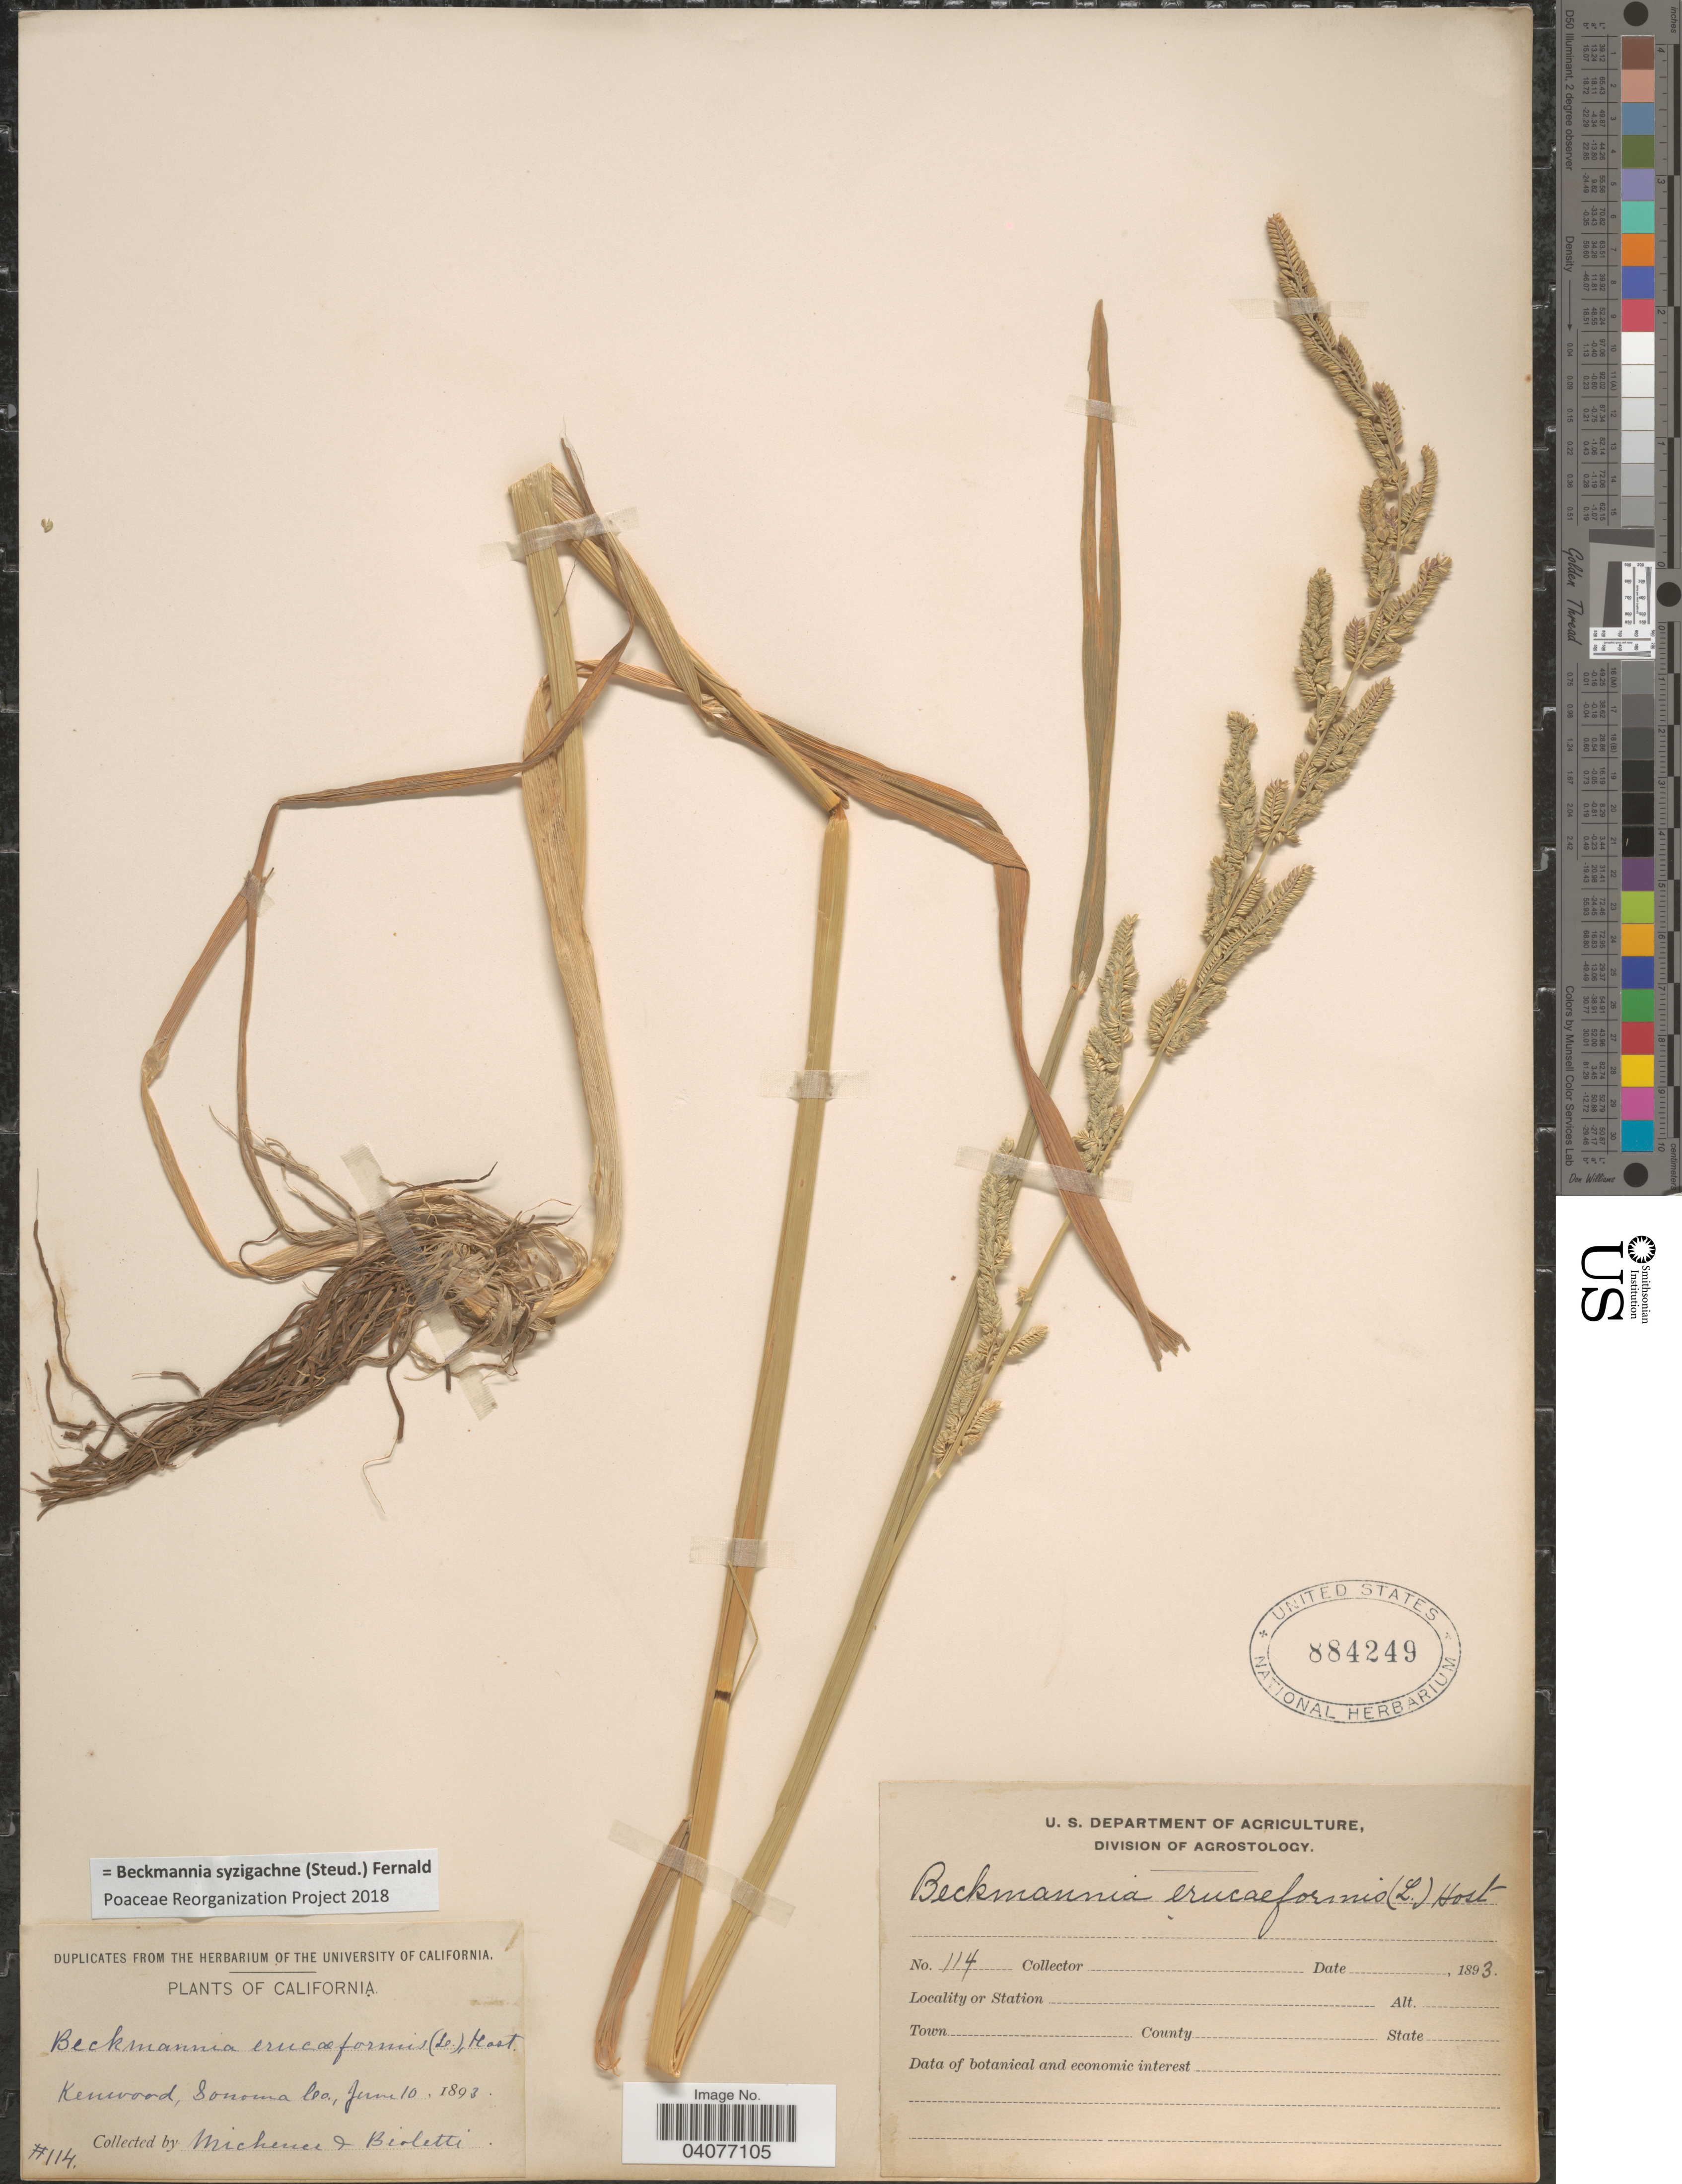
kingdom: Plantae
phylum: Tracheophyta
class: Liliopsida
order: Poales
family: Poaceae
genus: Beckmannia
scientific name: Beckmannia syzigachne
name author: (Steud.) Fernald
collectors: -. Michener & -- Bioletti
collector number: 114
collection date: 1893-06-10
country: United States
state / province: California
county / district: Sonoma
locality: Kenwood, Sonoma Co.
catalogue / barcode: US 884249